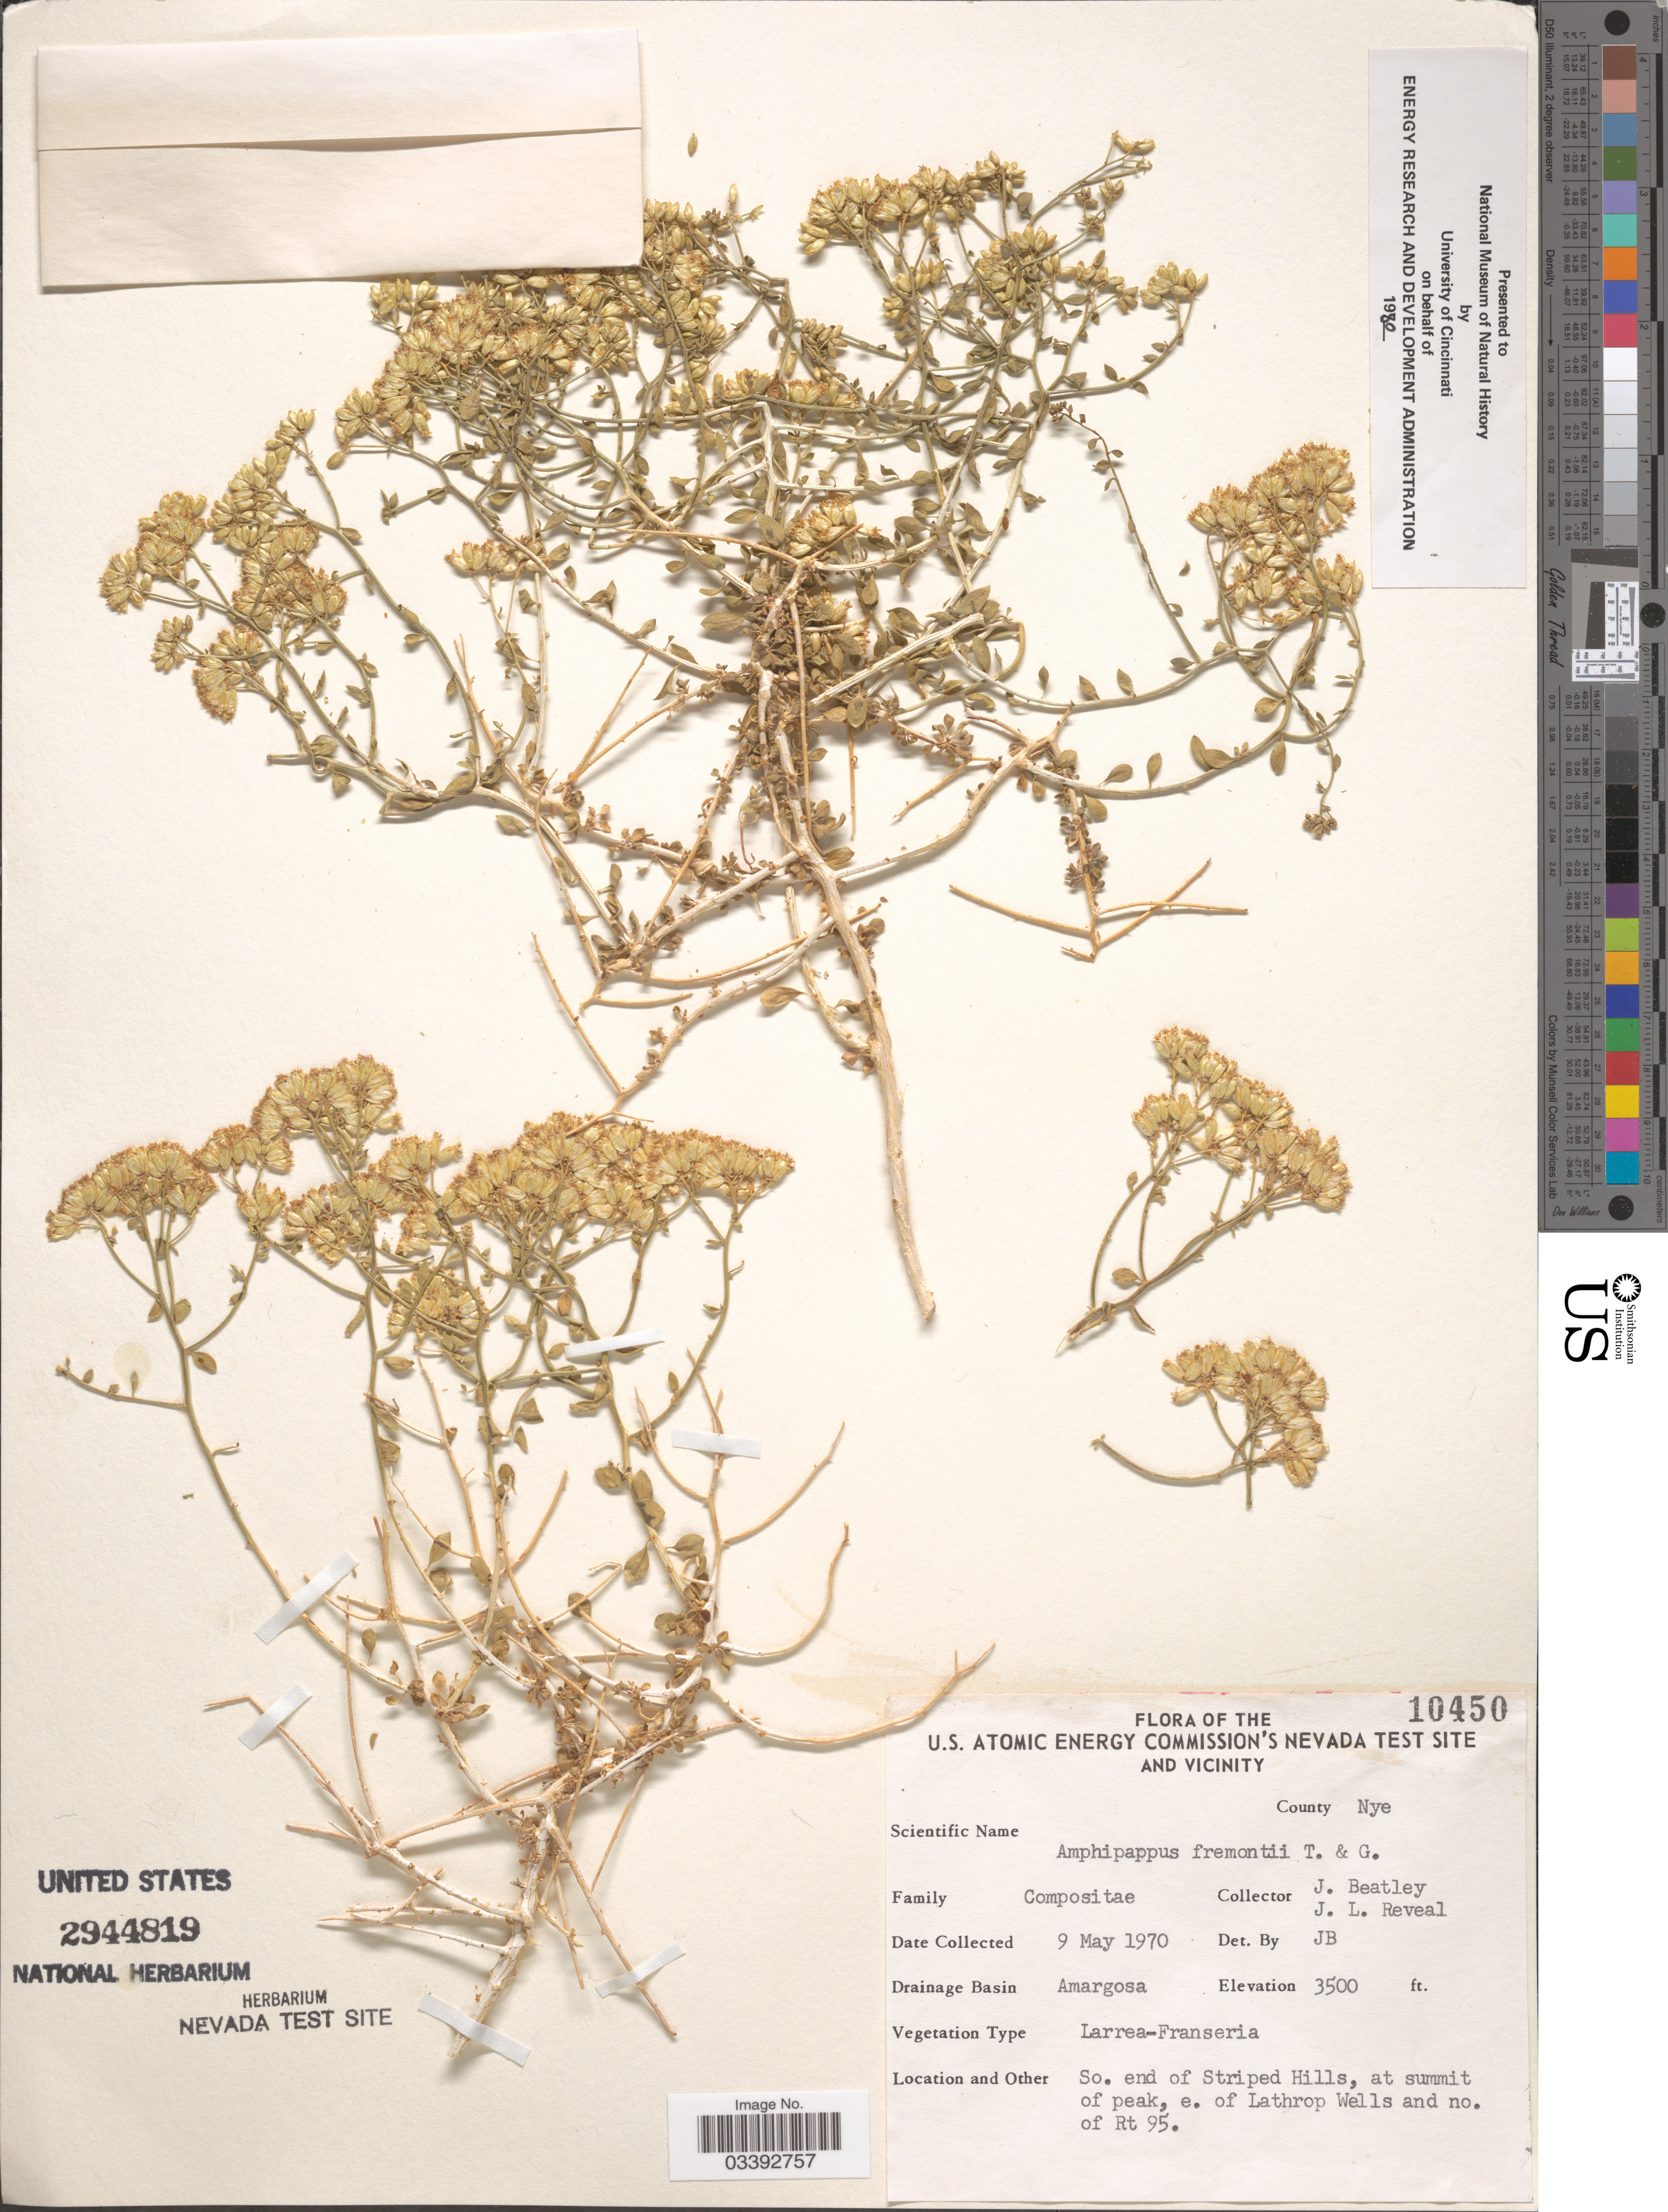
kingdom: Plantae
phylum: Tracheophyta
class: Magnoliopsida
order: Asterales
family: Asteraceae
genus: Amphipappus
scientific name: Amphipappus fremontii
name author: Torr. & A. Gray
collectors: J. C. Beatley & J. L. Reveal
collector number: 10450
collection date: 1970-05-09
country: United States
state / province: Nevada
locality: U.S. Atomic Energy Commission's Nevada Test Site and Vicinity. County Nye. Drainage Basin Amargosa. So. end of Striped Hills, at summit of peak, e. of Lathrop Wells and no. of Rt 95.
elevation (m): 1067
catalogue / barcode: US 2944819